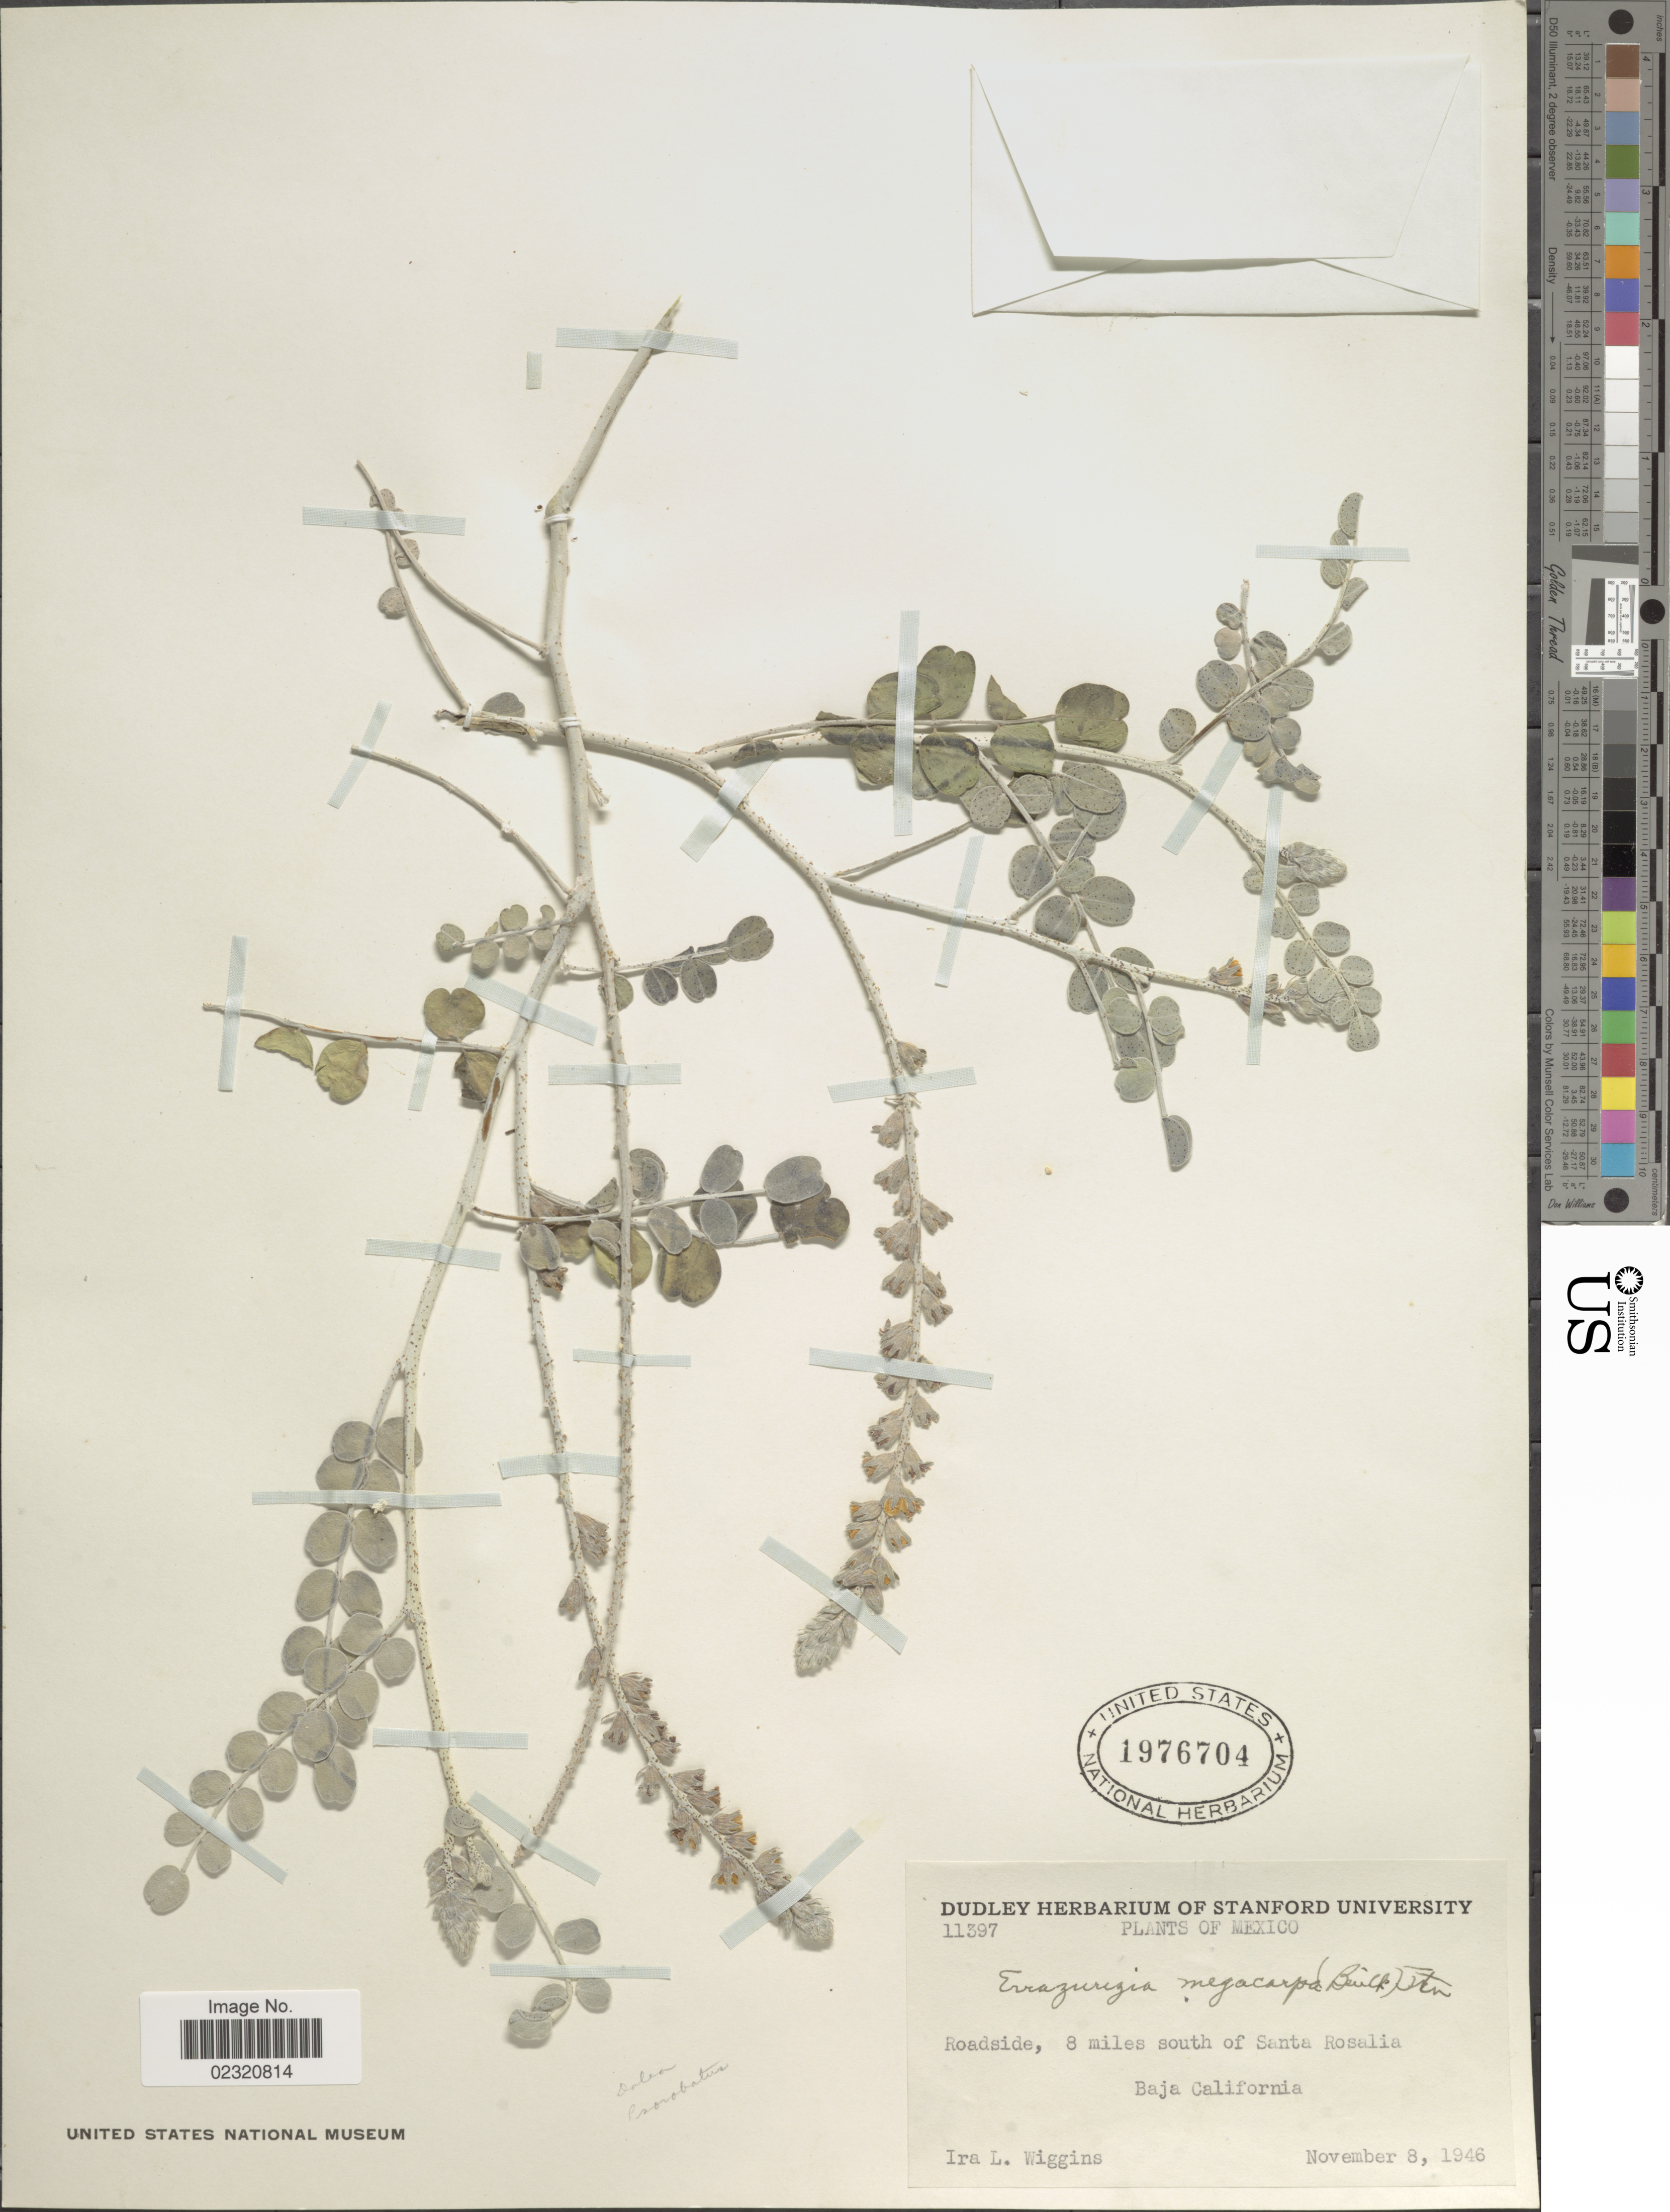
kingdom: Plantae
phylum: Tracheophyta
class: Magnoliopsida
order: Fabales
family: Fabaceae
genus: Errazurizia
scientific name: Errazurizia megacarpa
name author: I.M. Johnst.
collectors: I. L. Wiggins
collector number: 11397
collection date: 1946-11-08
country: Mexico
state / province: Baja California Sur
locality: Roadside, 8 miles south of Santa Rosalia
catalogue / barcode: US 1976704